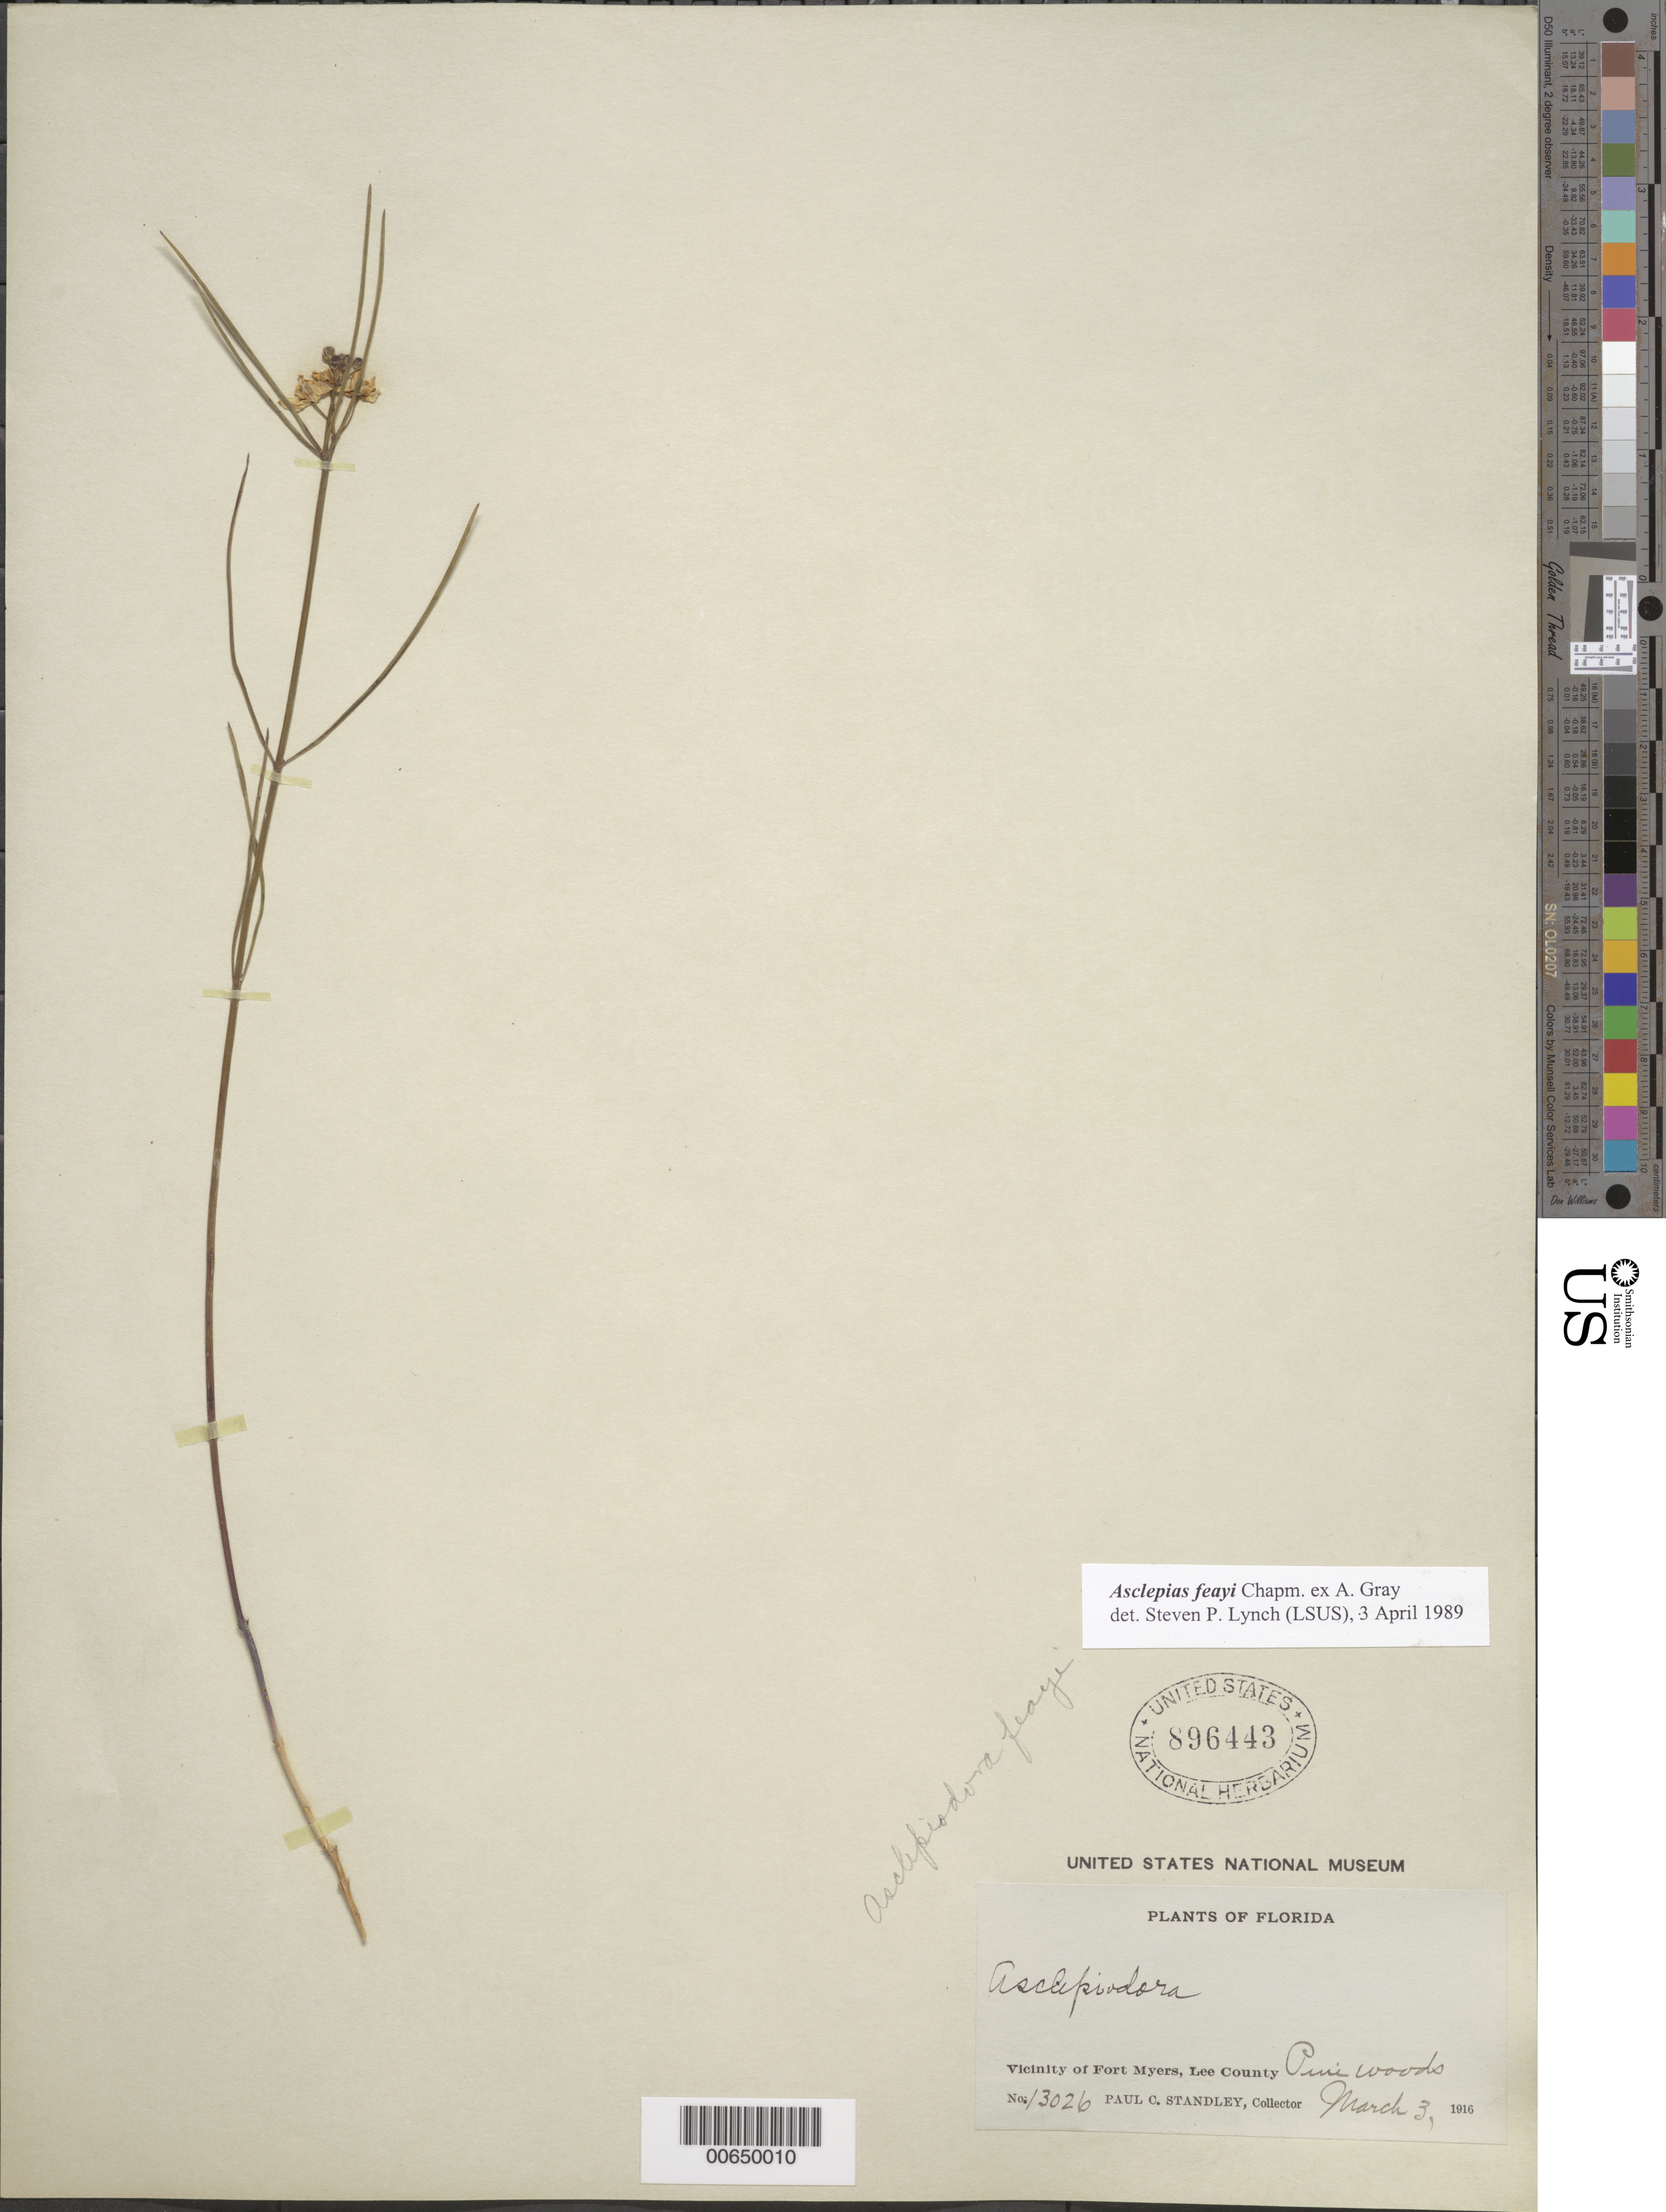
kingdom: Plantae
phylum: Tracheophyta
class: Magnoliopsida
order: Gentianales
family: Apocynaceae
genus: Asclepias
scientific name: Asclepias feayi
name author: Chapm. ex A. Gray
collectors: P. C. Standley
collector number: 13026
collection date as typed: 03 Mar 1916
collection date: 1916-03-03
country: United States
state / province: Florida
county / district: Lee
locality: Vicinity of Ft. Myers.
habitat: Pinewoods.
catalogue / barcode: US 896443